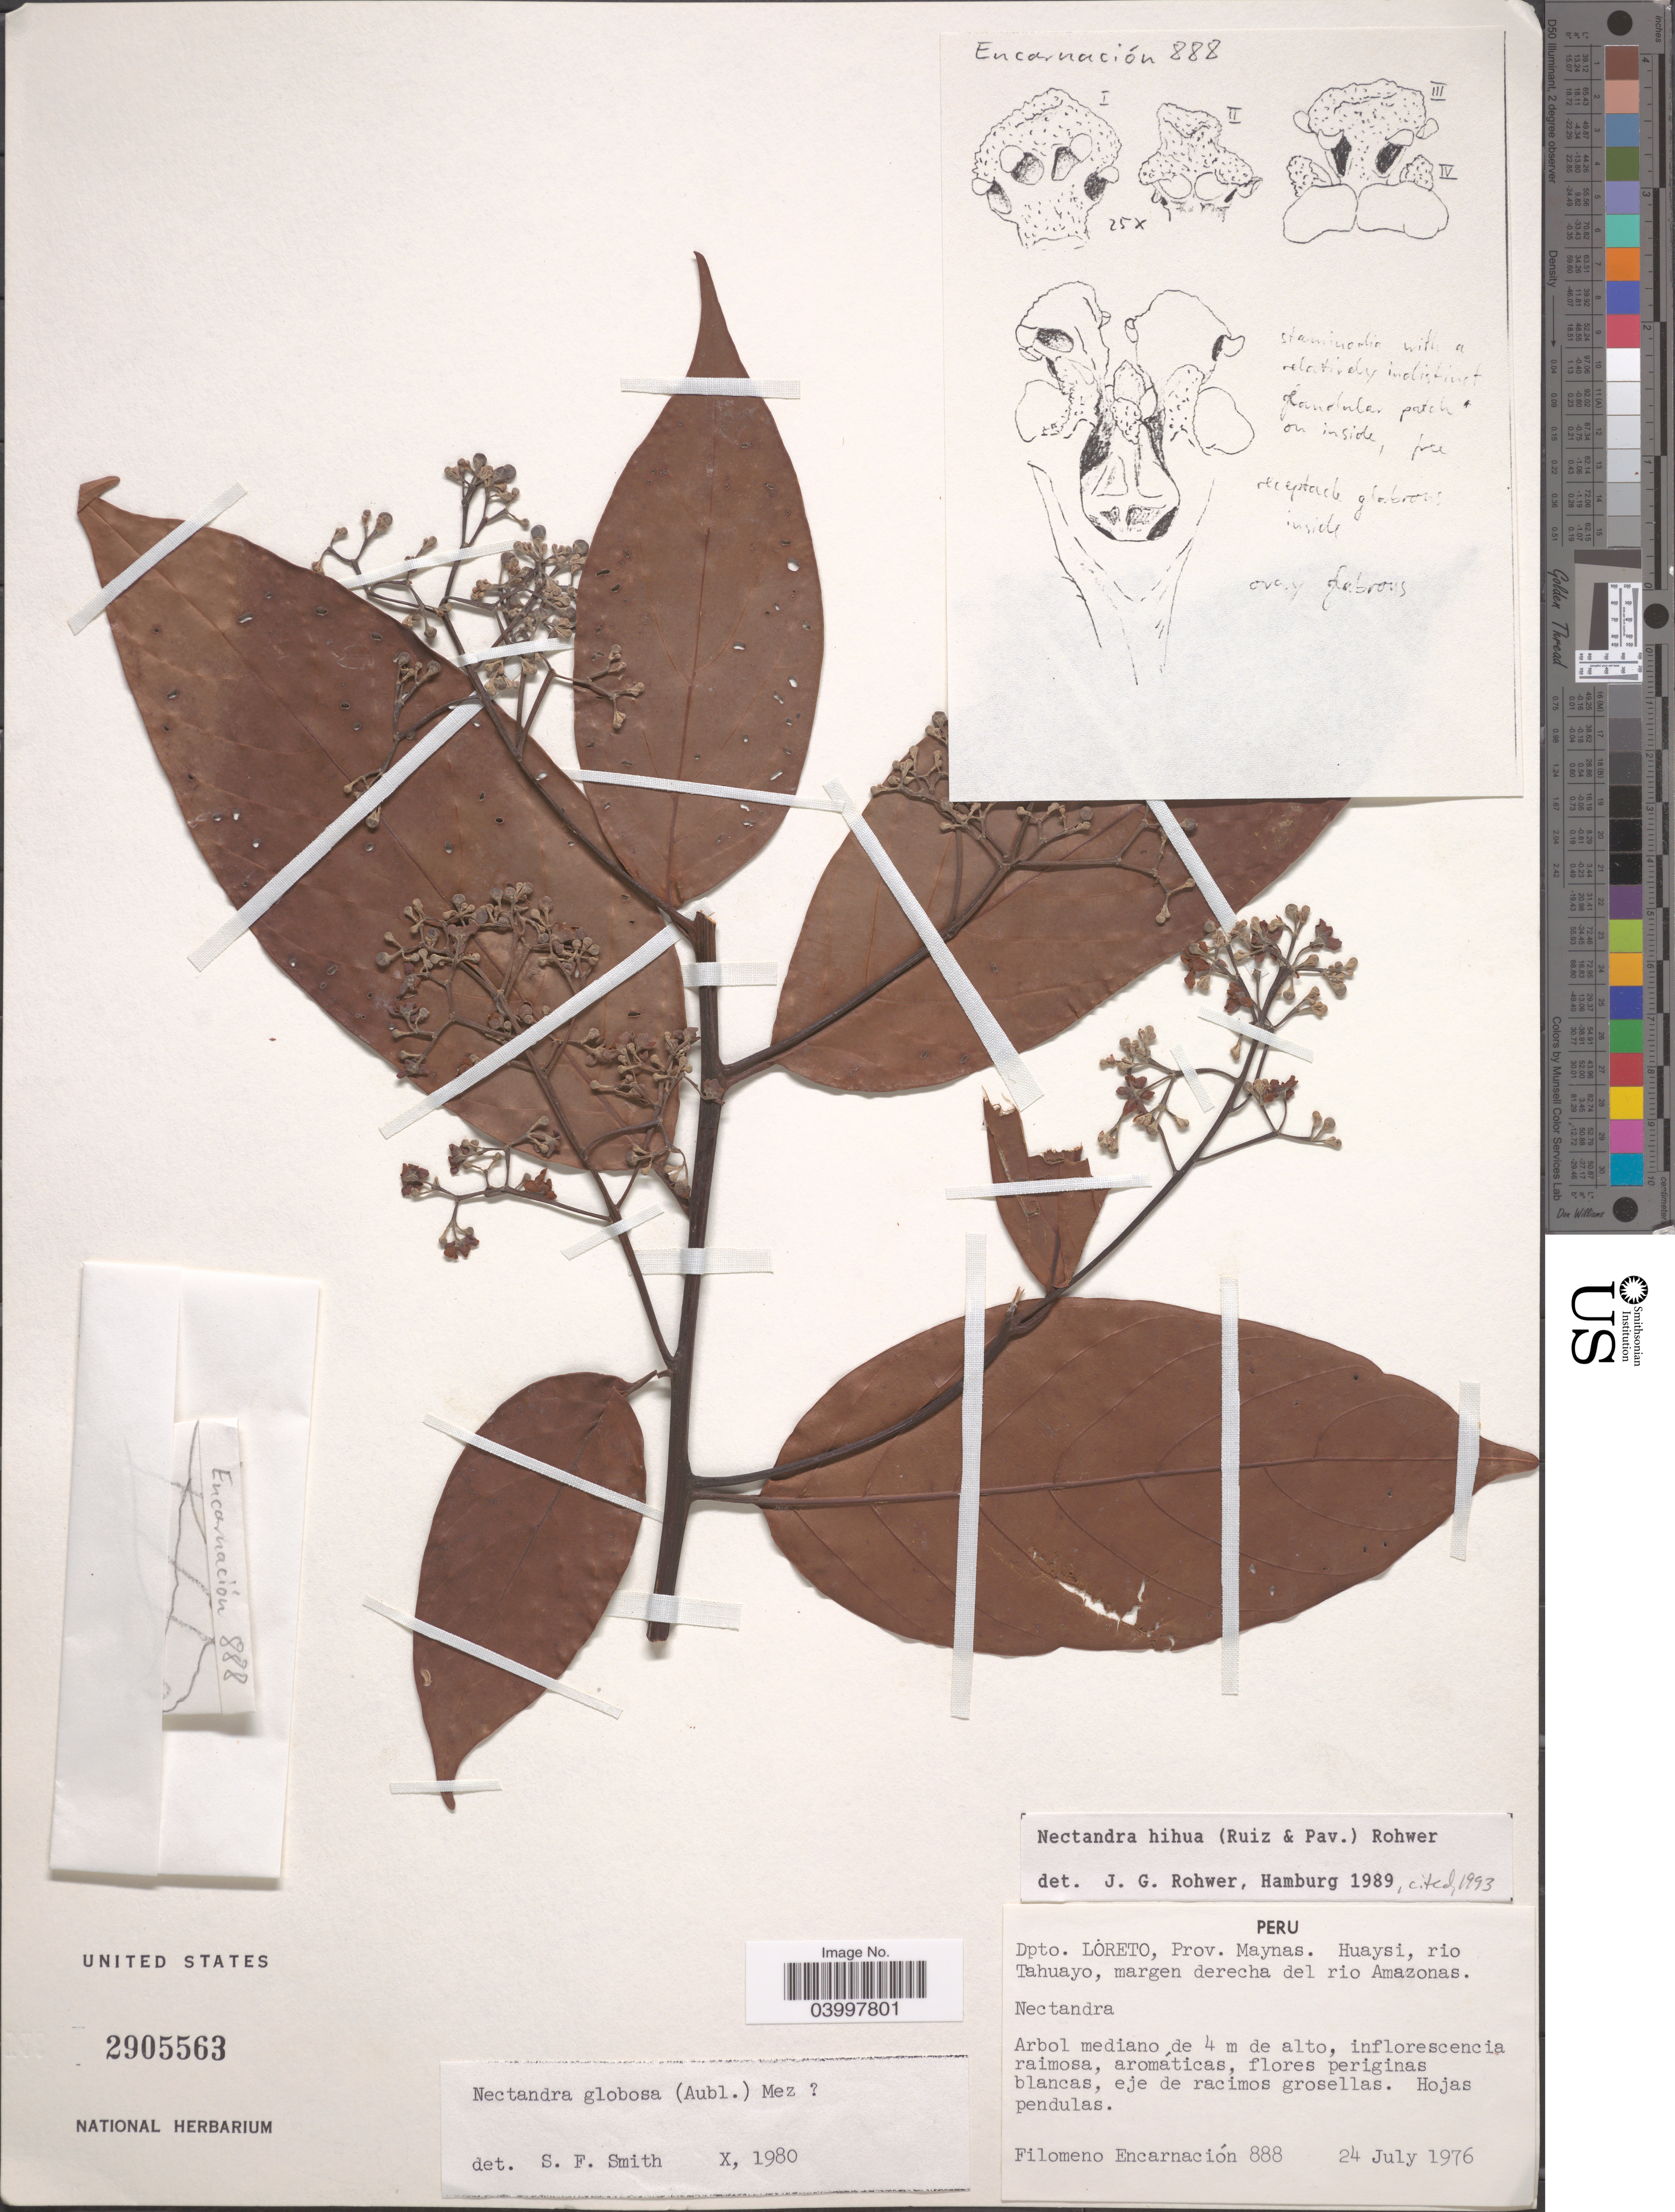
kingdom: Plantae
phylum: Tracheophyta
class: Magnoliopsida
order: Laurales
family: Lauraceae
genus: Nectandra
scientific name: Nectandra hihua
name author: (Ruiz & Pav.) Rohwer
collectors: F. Encarnación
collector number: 888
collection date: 1976-07-24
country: Peru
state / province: Loreto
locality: Dpto. Loreto, Prov. Maynas. Huaysi, rio Tahuayo, margen derecha del rio Amazonas.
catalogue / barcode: US 2905563